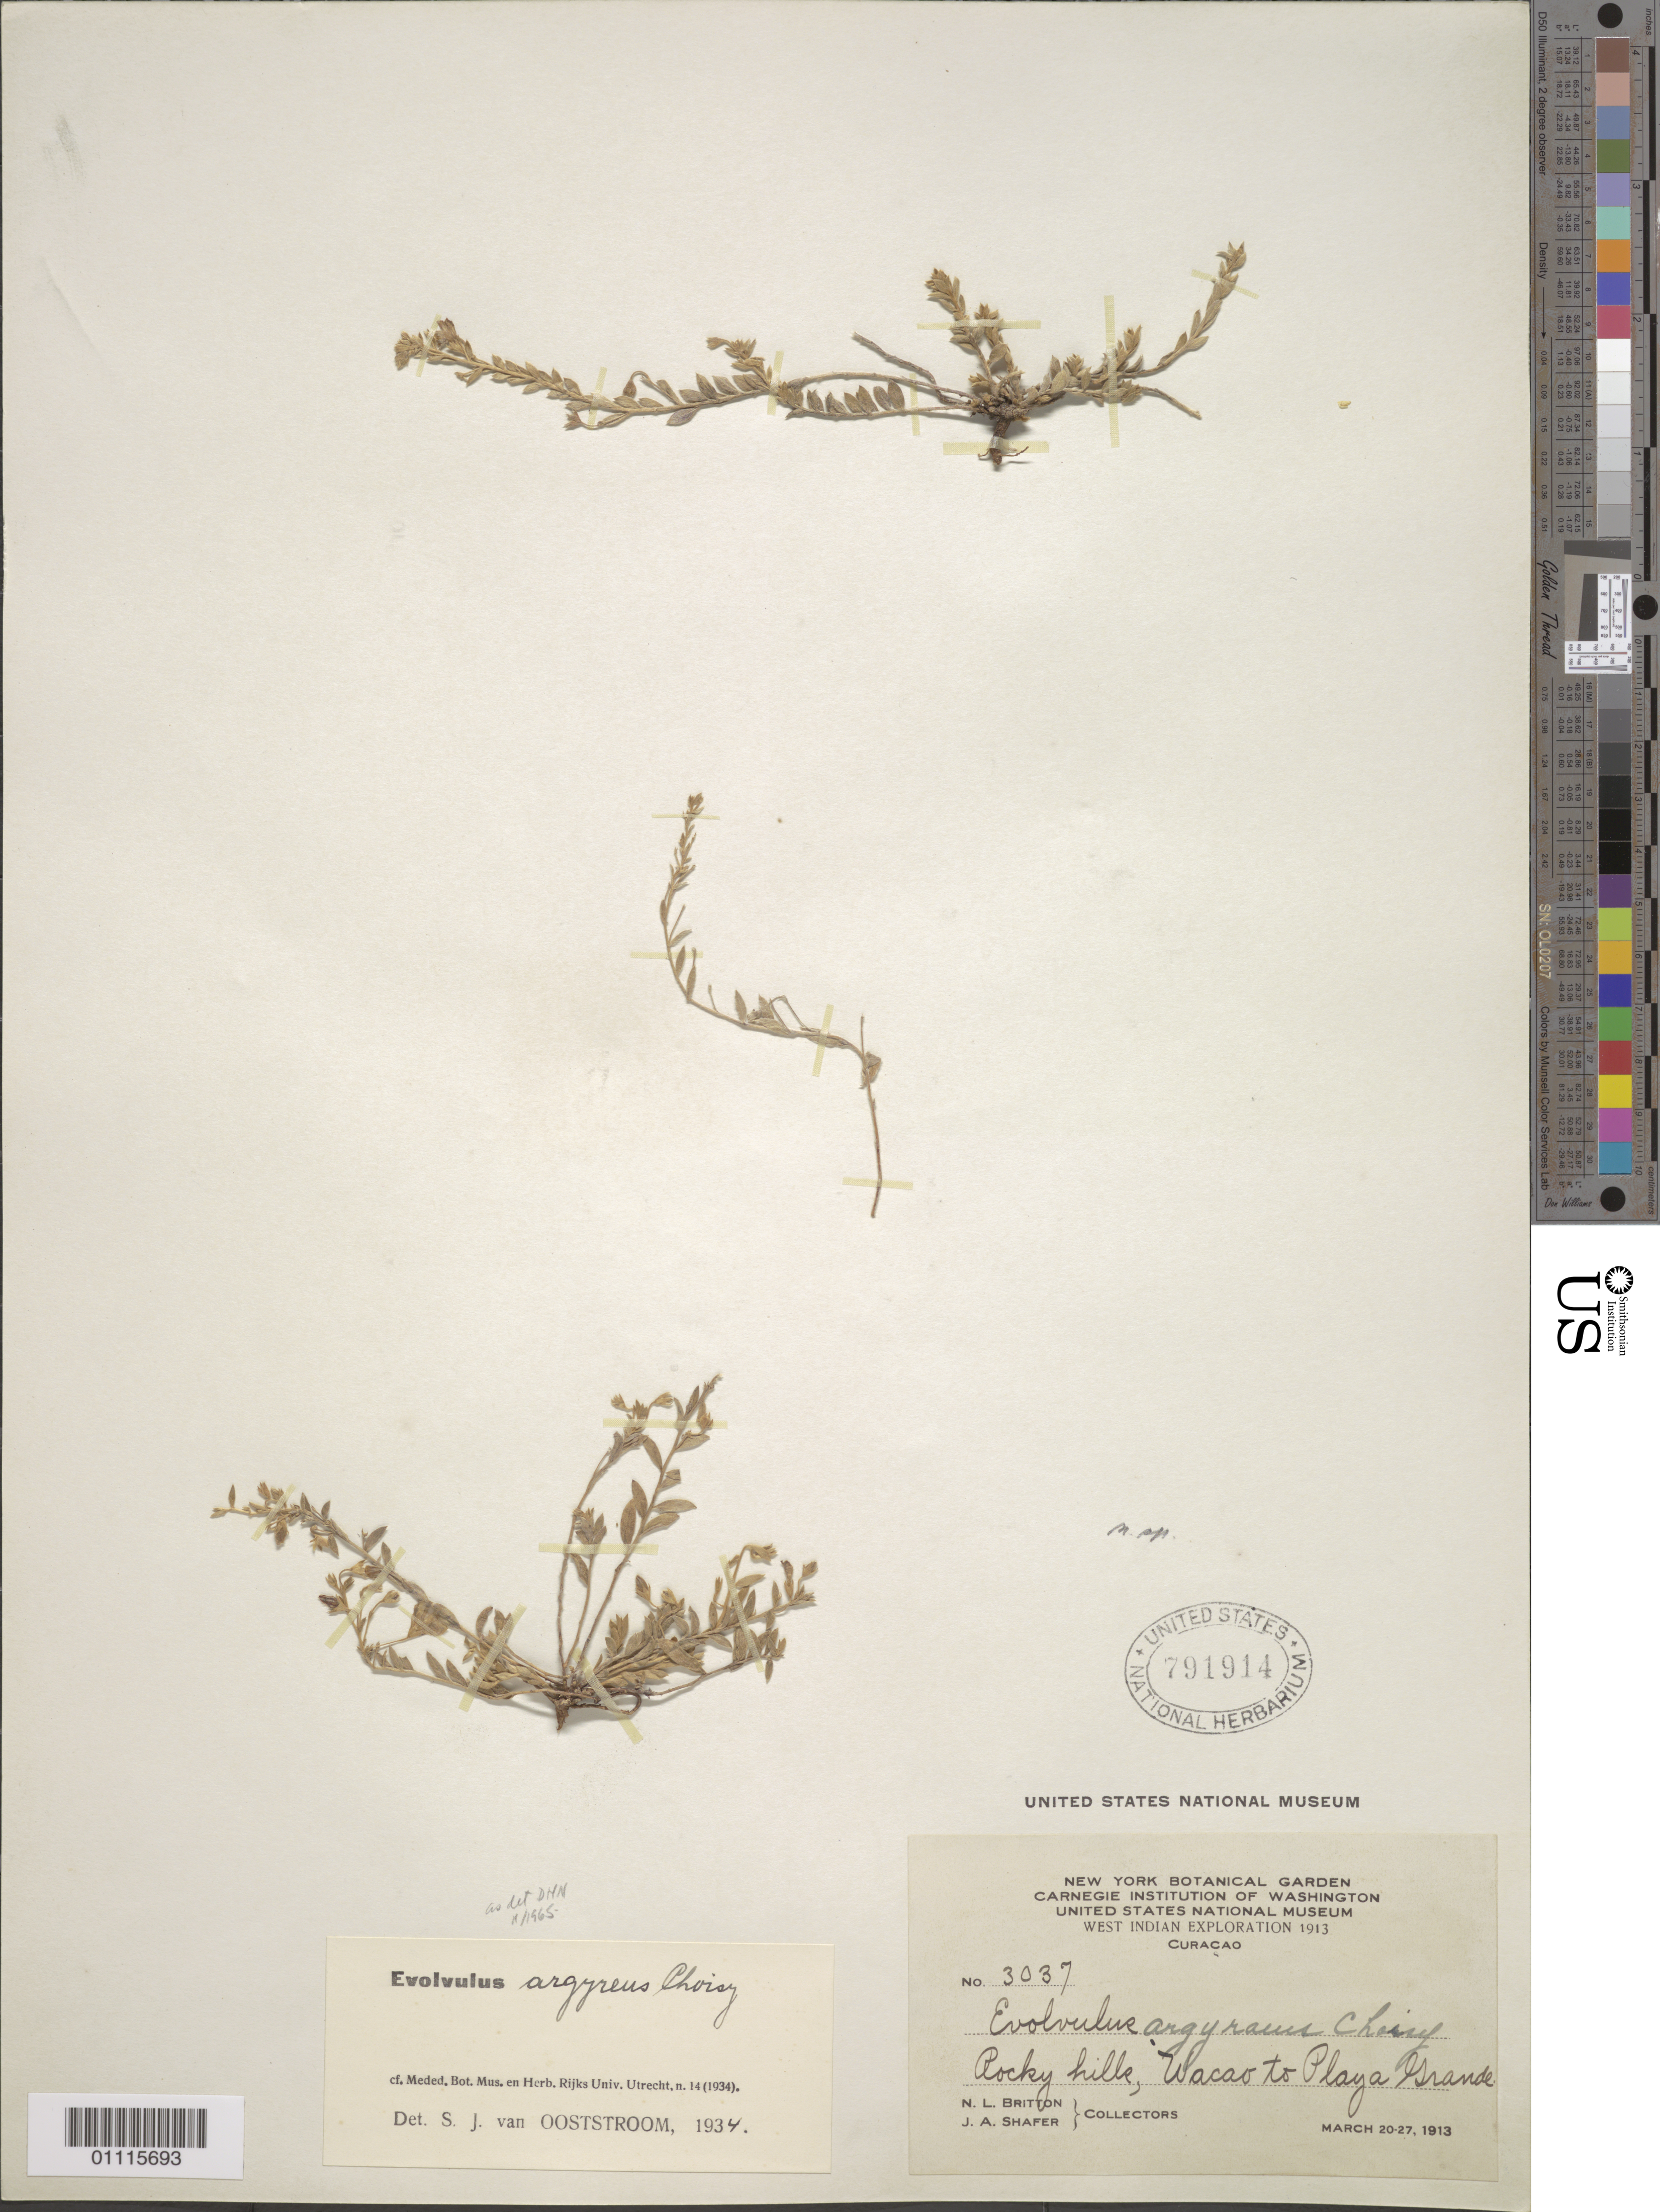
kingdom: Plantae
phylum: Tracheophyta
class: Magnoliopsida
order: Solanales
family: Convolvulaceae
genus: Evolvulus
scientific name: Evolvulus argyreus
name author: Choisy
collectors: N. Britton & J. A. Shafer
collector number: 3037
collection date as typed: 20 Mar 1913 to 27 Mar 1913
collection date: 1913-03-20/1913-03-27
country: Curaçao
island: Curaçao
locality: Rocky hills, Wacao to Playa Grande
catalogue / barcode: US 791914